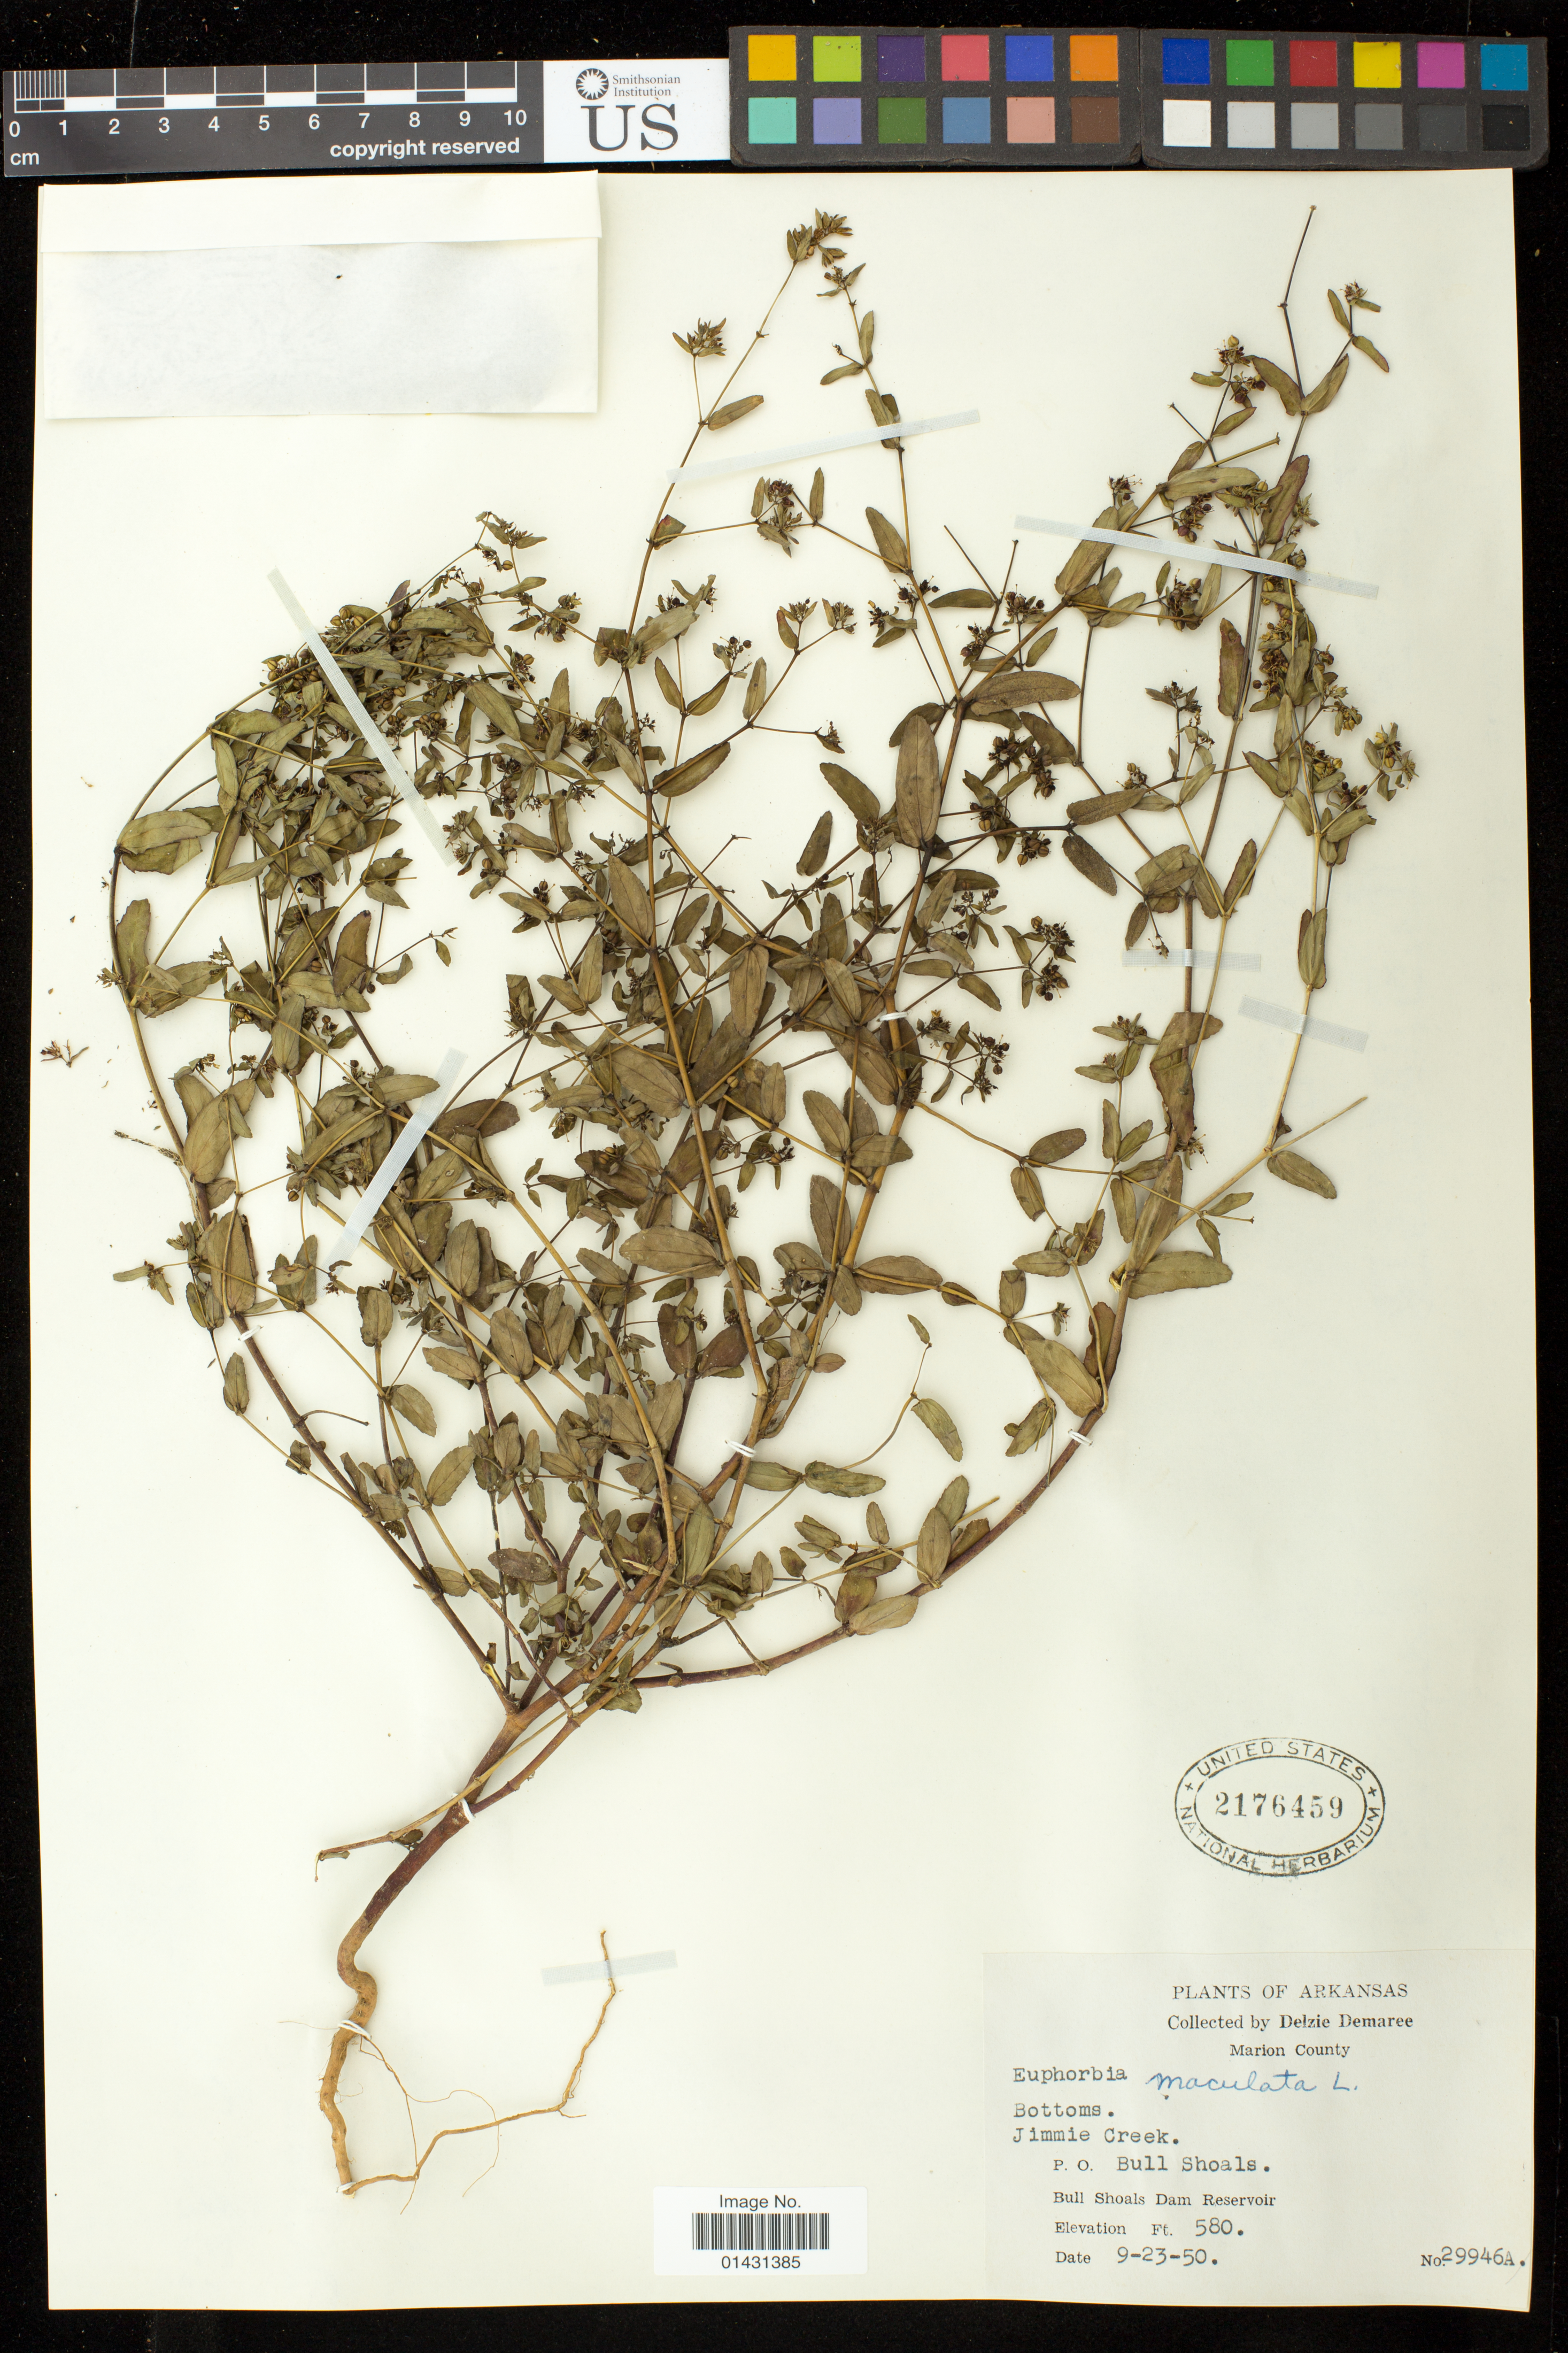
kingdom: Plantae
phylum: Tracheophyta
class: Magnoliopsida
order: Malpighiales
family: Euphorbiaceae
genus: Euphorbia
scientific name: Euphorbia maculata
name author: L.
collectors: D. Demaree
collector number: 29946A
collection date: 1950-09-23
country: United States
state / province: Arkansas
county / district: Marion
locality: Himmie Creek; Bull Shoals Dam Reservoir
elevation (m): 177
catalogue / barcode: US 2176459